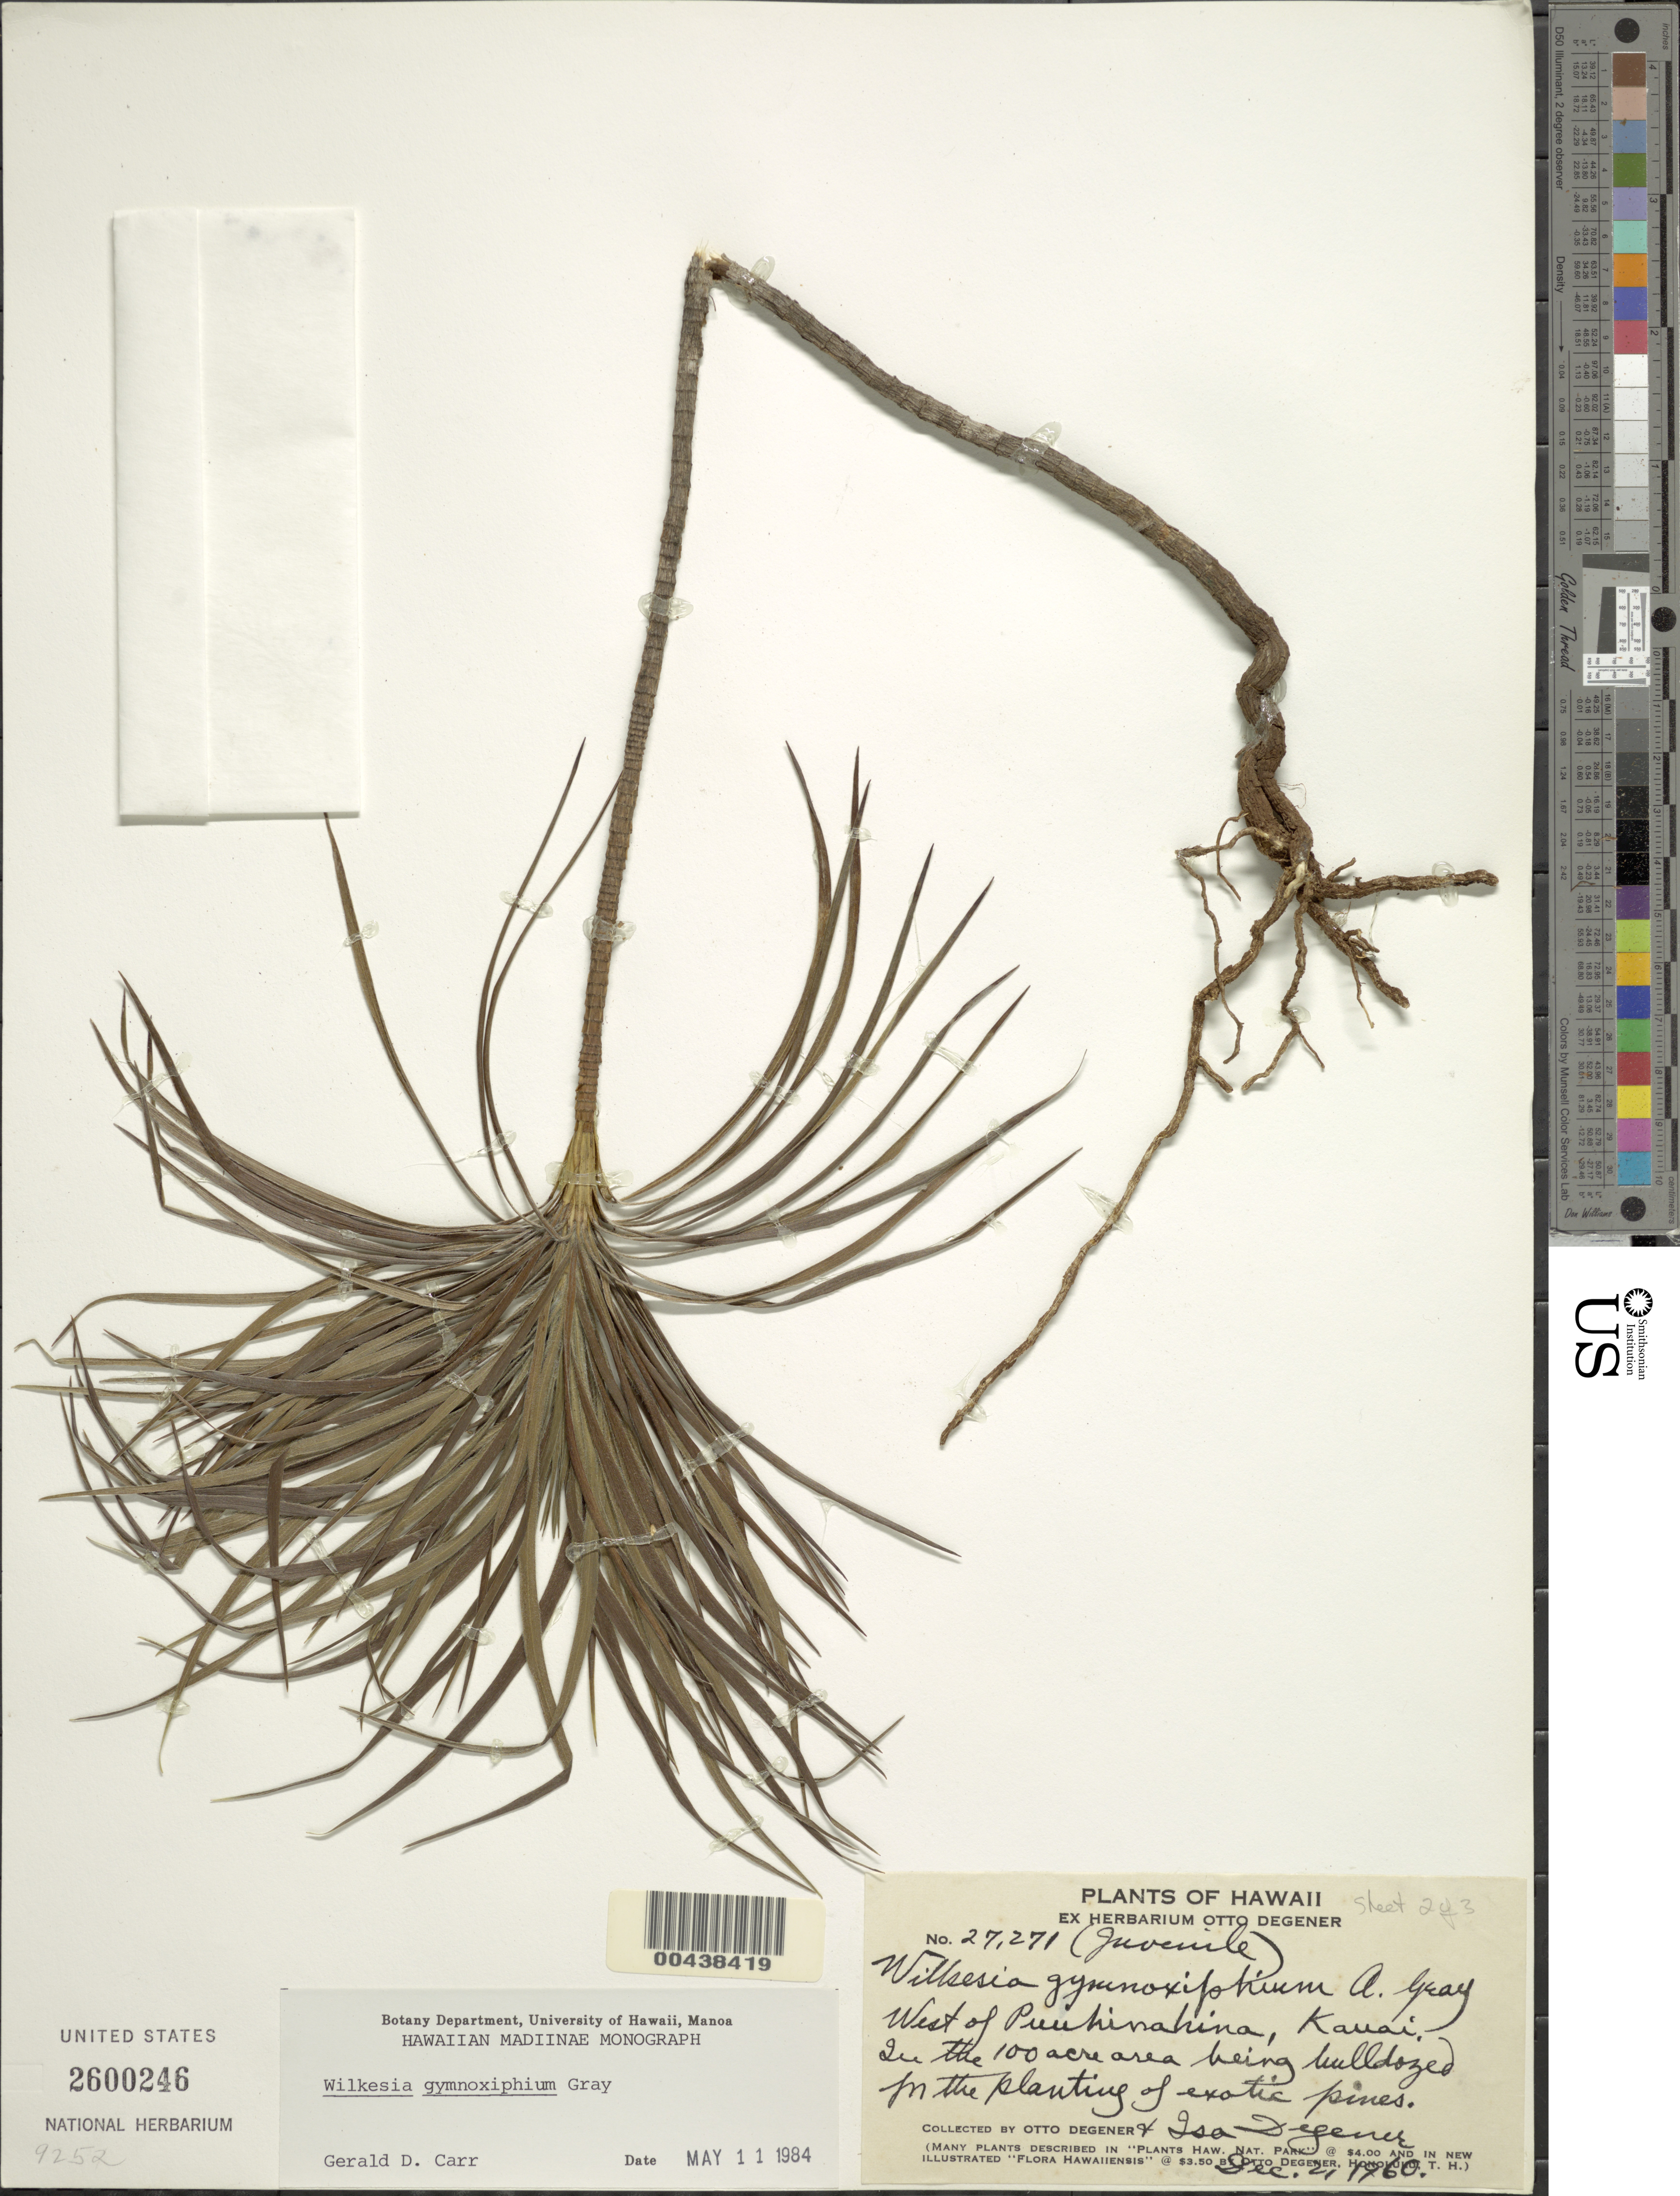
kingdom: Plantae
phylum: Tracheophyta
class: Magnoliopsida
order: Asterales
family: Asteraceae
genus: Wilkesia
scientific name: Wilkesia gymnoxiphium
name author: A. Gray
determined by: Carr, G. D.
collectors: O. Degener & I. Degener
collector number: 27271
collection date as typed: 2 Dec 1960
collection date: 1960-12-02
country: United States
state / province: Hawaii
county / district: Kauai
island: Kaua'i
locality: W of Puuhinahina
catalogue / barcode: US 2600246